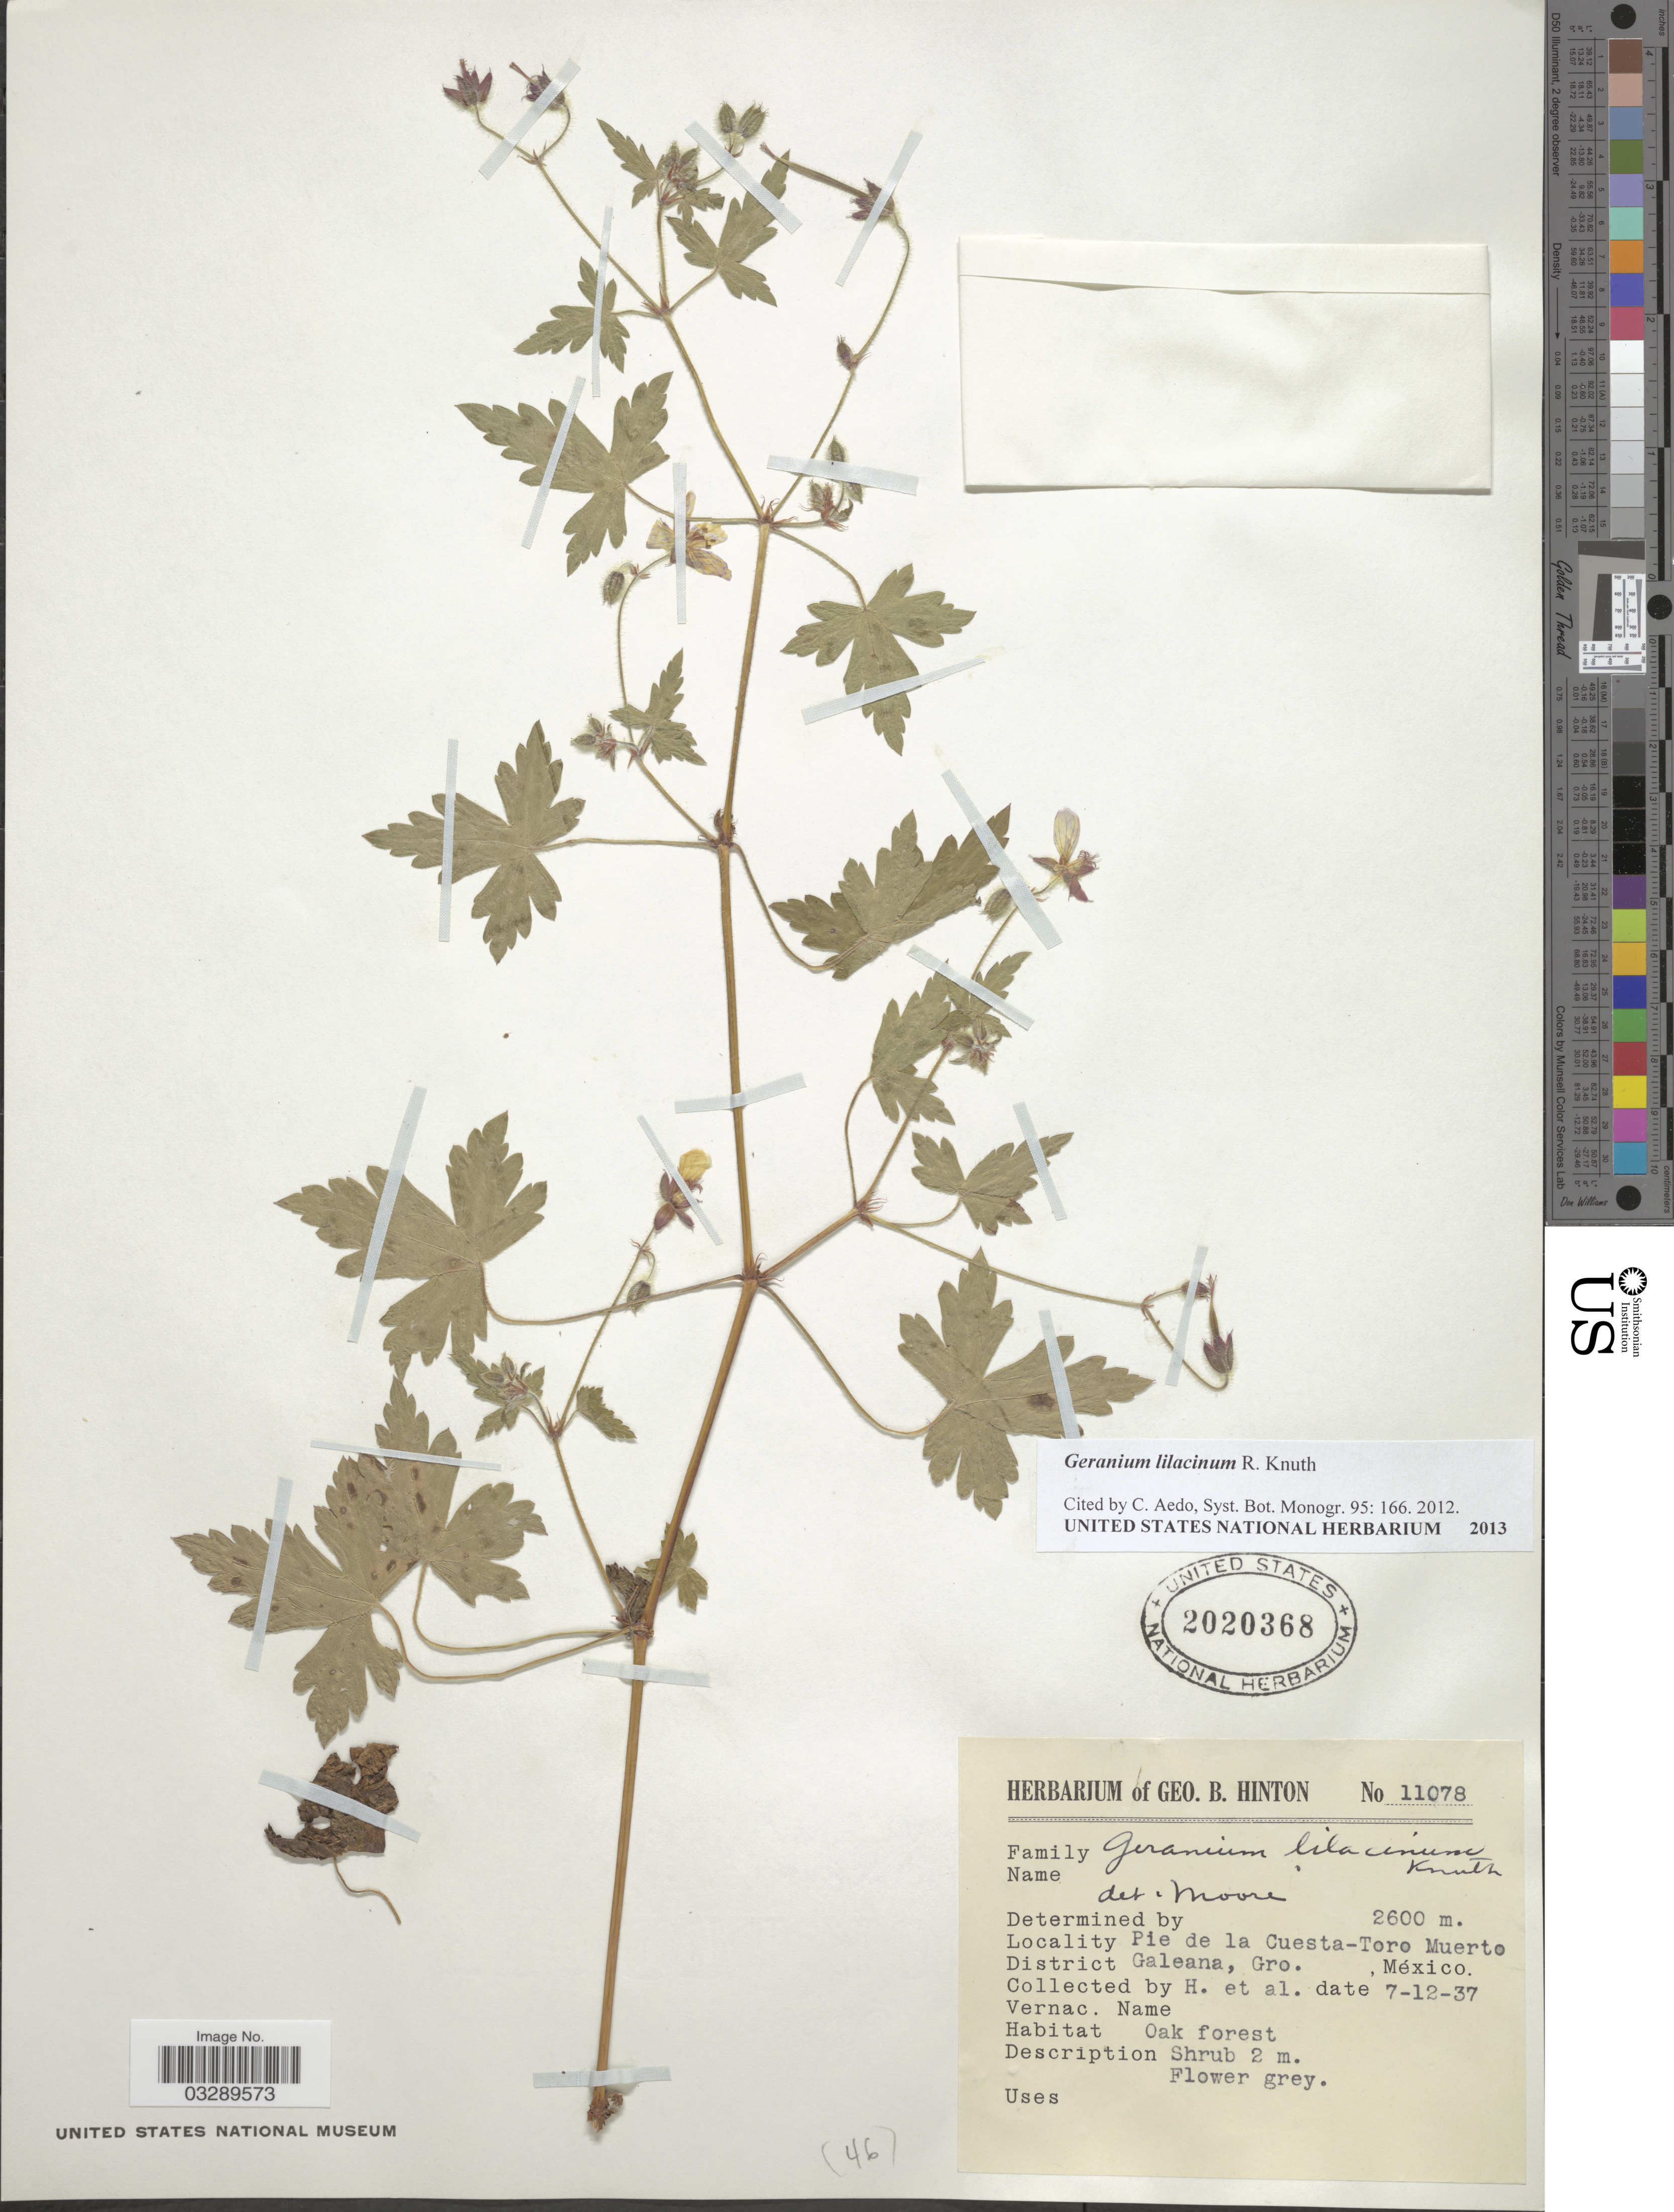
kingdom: Plantae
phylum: Tracheophyta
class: Magnoliopsida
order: Geraniales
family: Geraniaceae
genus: Geranium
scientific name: Geranium lilacinum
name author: R. Knuth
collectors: G. B. Hinton & et al.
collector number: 11078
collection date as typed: Transcribed d/m/y: 7/12/37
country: Mexico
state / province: Guerrero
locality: Pie de la Cuesta-Toro Muerto. District Galeana, Gro.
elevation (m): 2600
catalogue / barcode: US 2020368